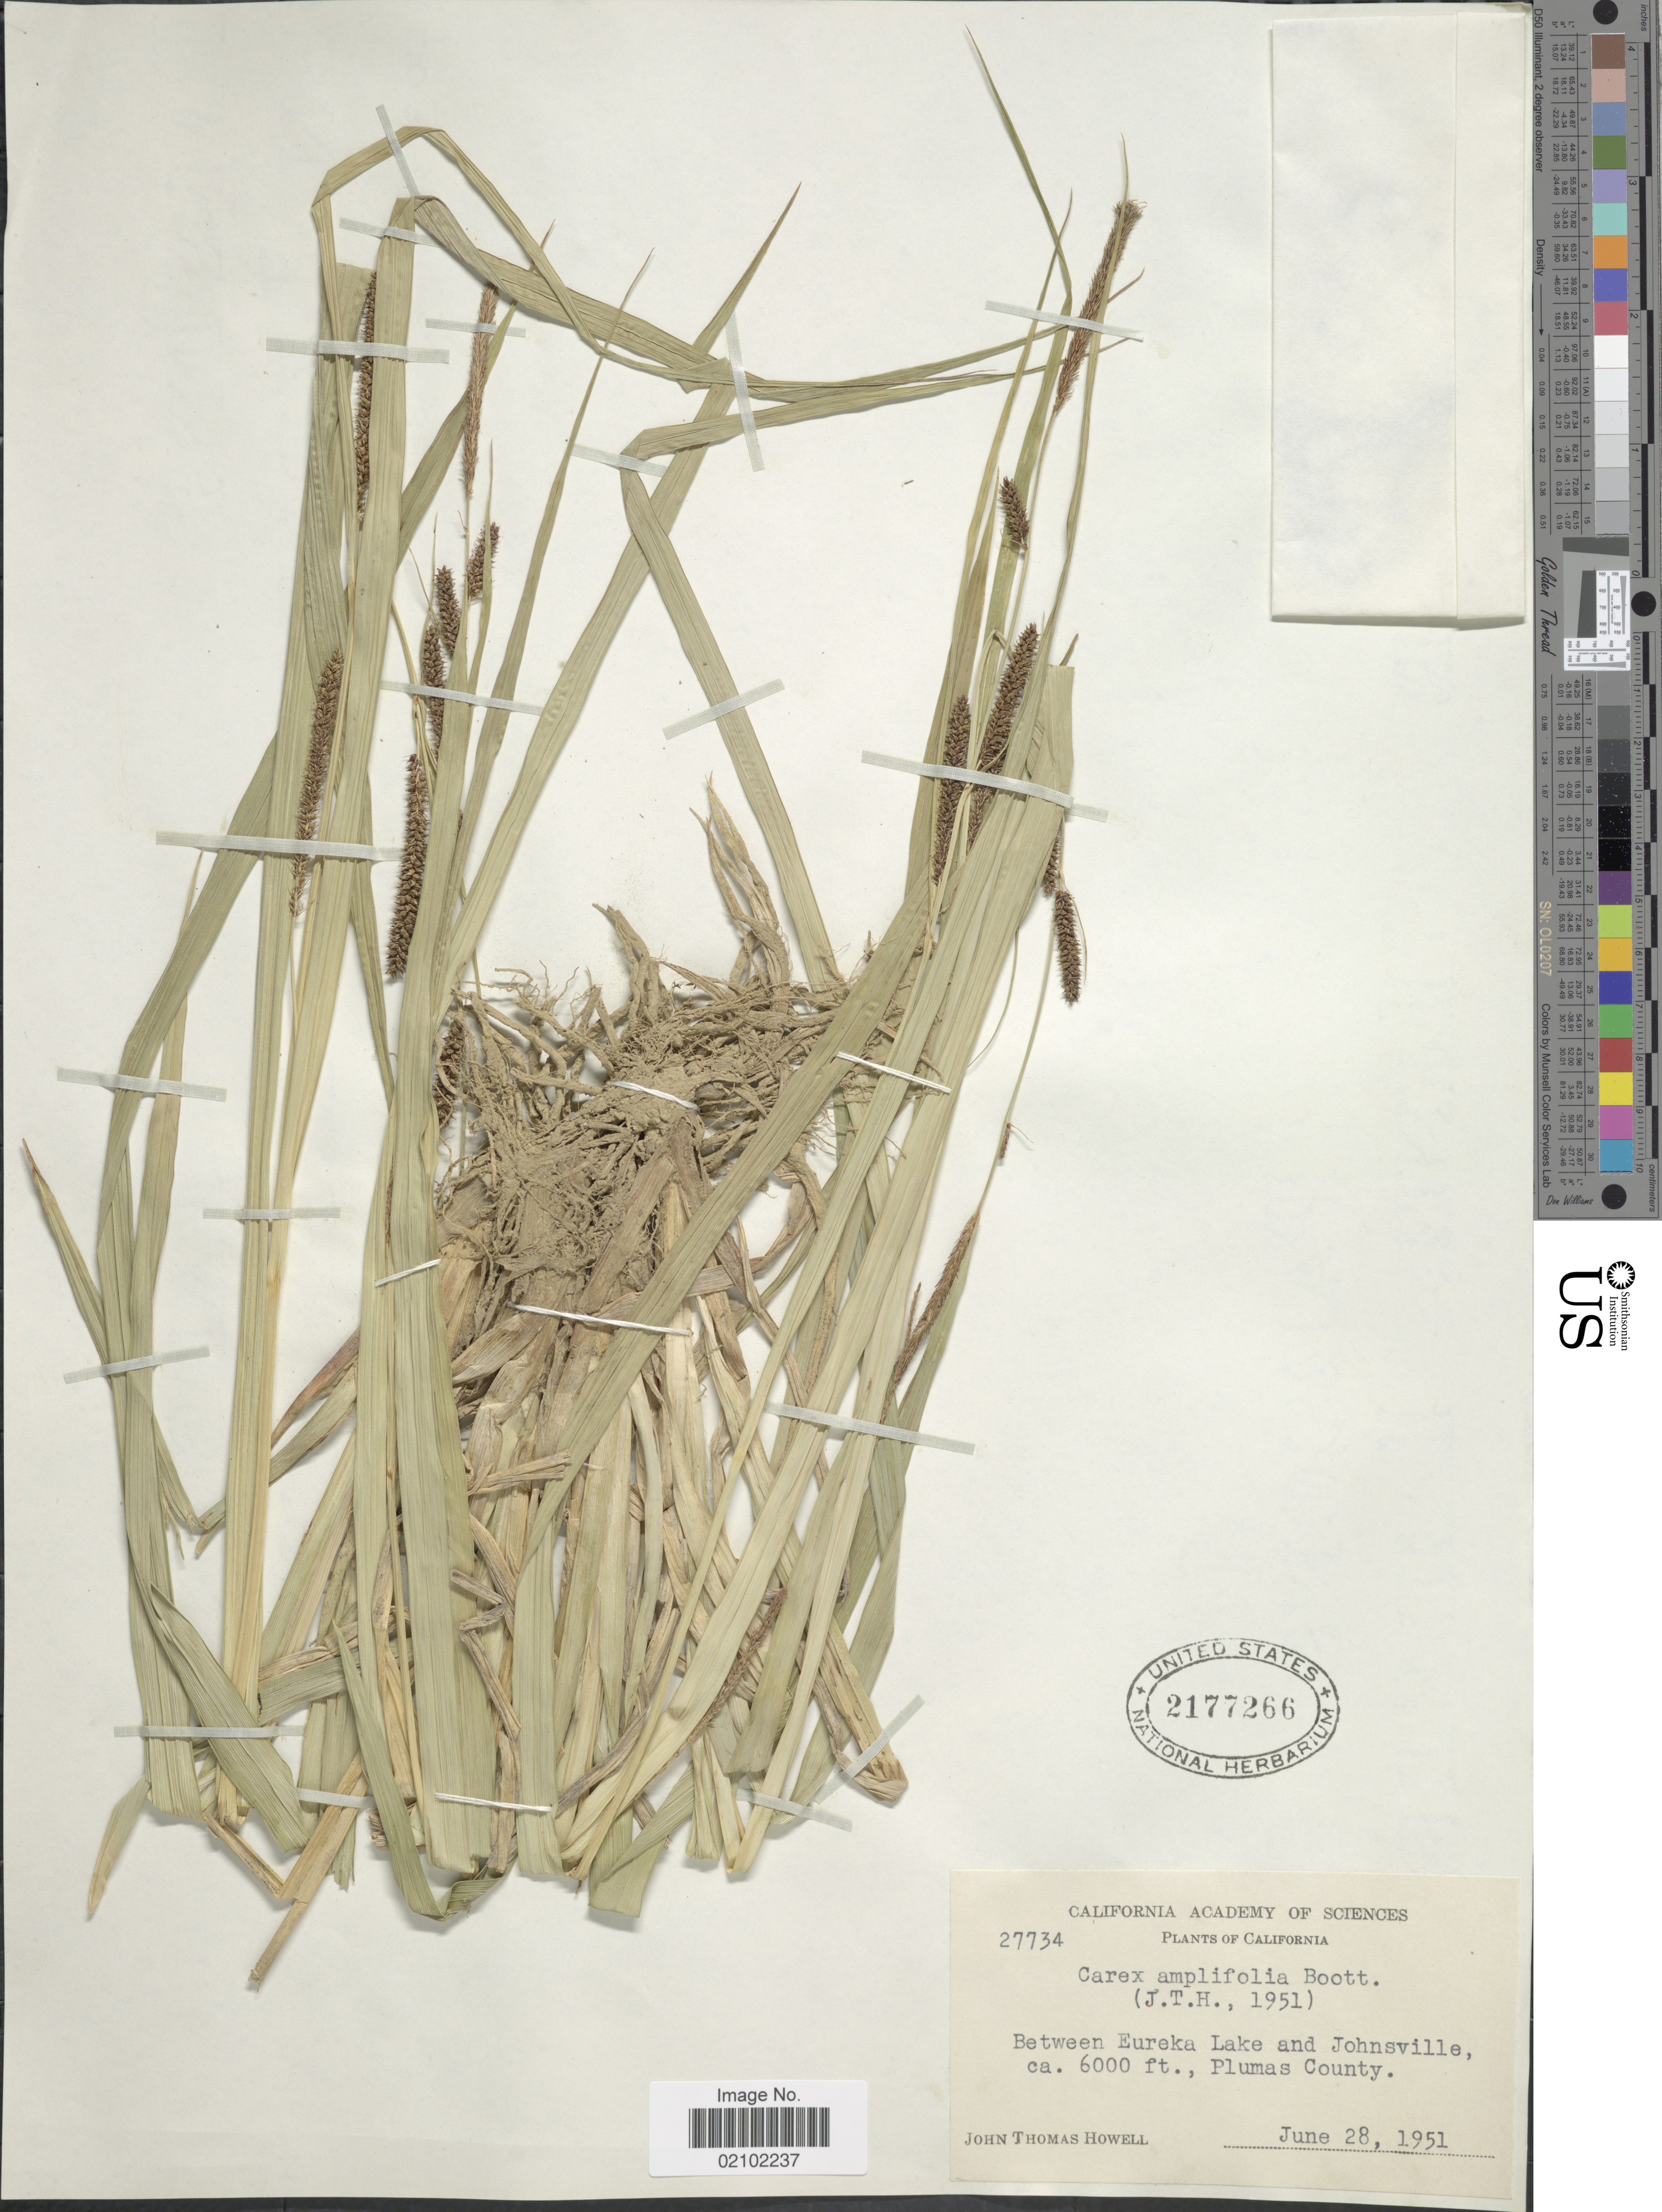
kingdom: Plantae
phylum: Tracheophyta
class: Liliopsida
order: Poales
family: Cyperaceae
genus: Carex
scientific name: Carex amplifolia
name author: Boott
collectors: J. T. Howell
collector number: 27734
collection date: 1951-06-28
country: United States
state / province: California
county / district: Plumas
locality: Between Eureka Lake and Johsnville, Plumas County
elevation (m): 1829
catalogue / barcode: US 2177266